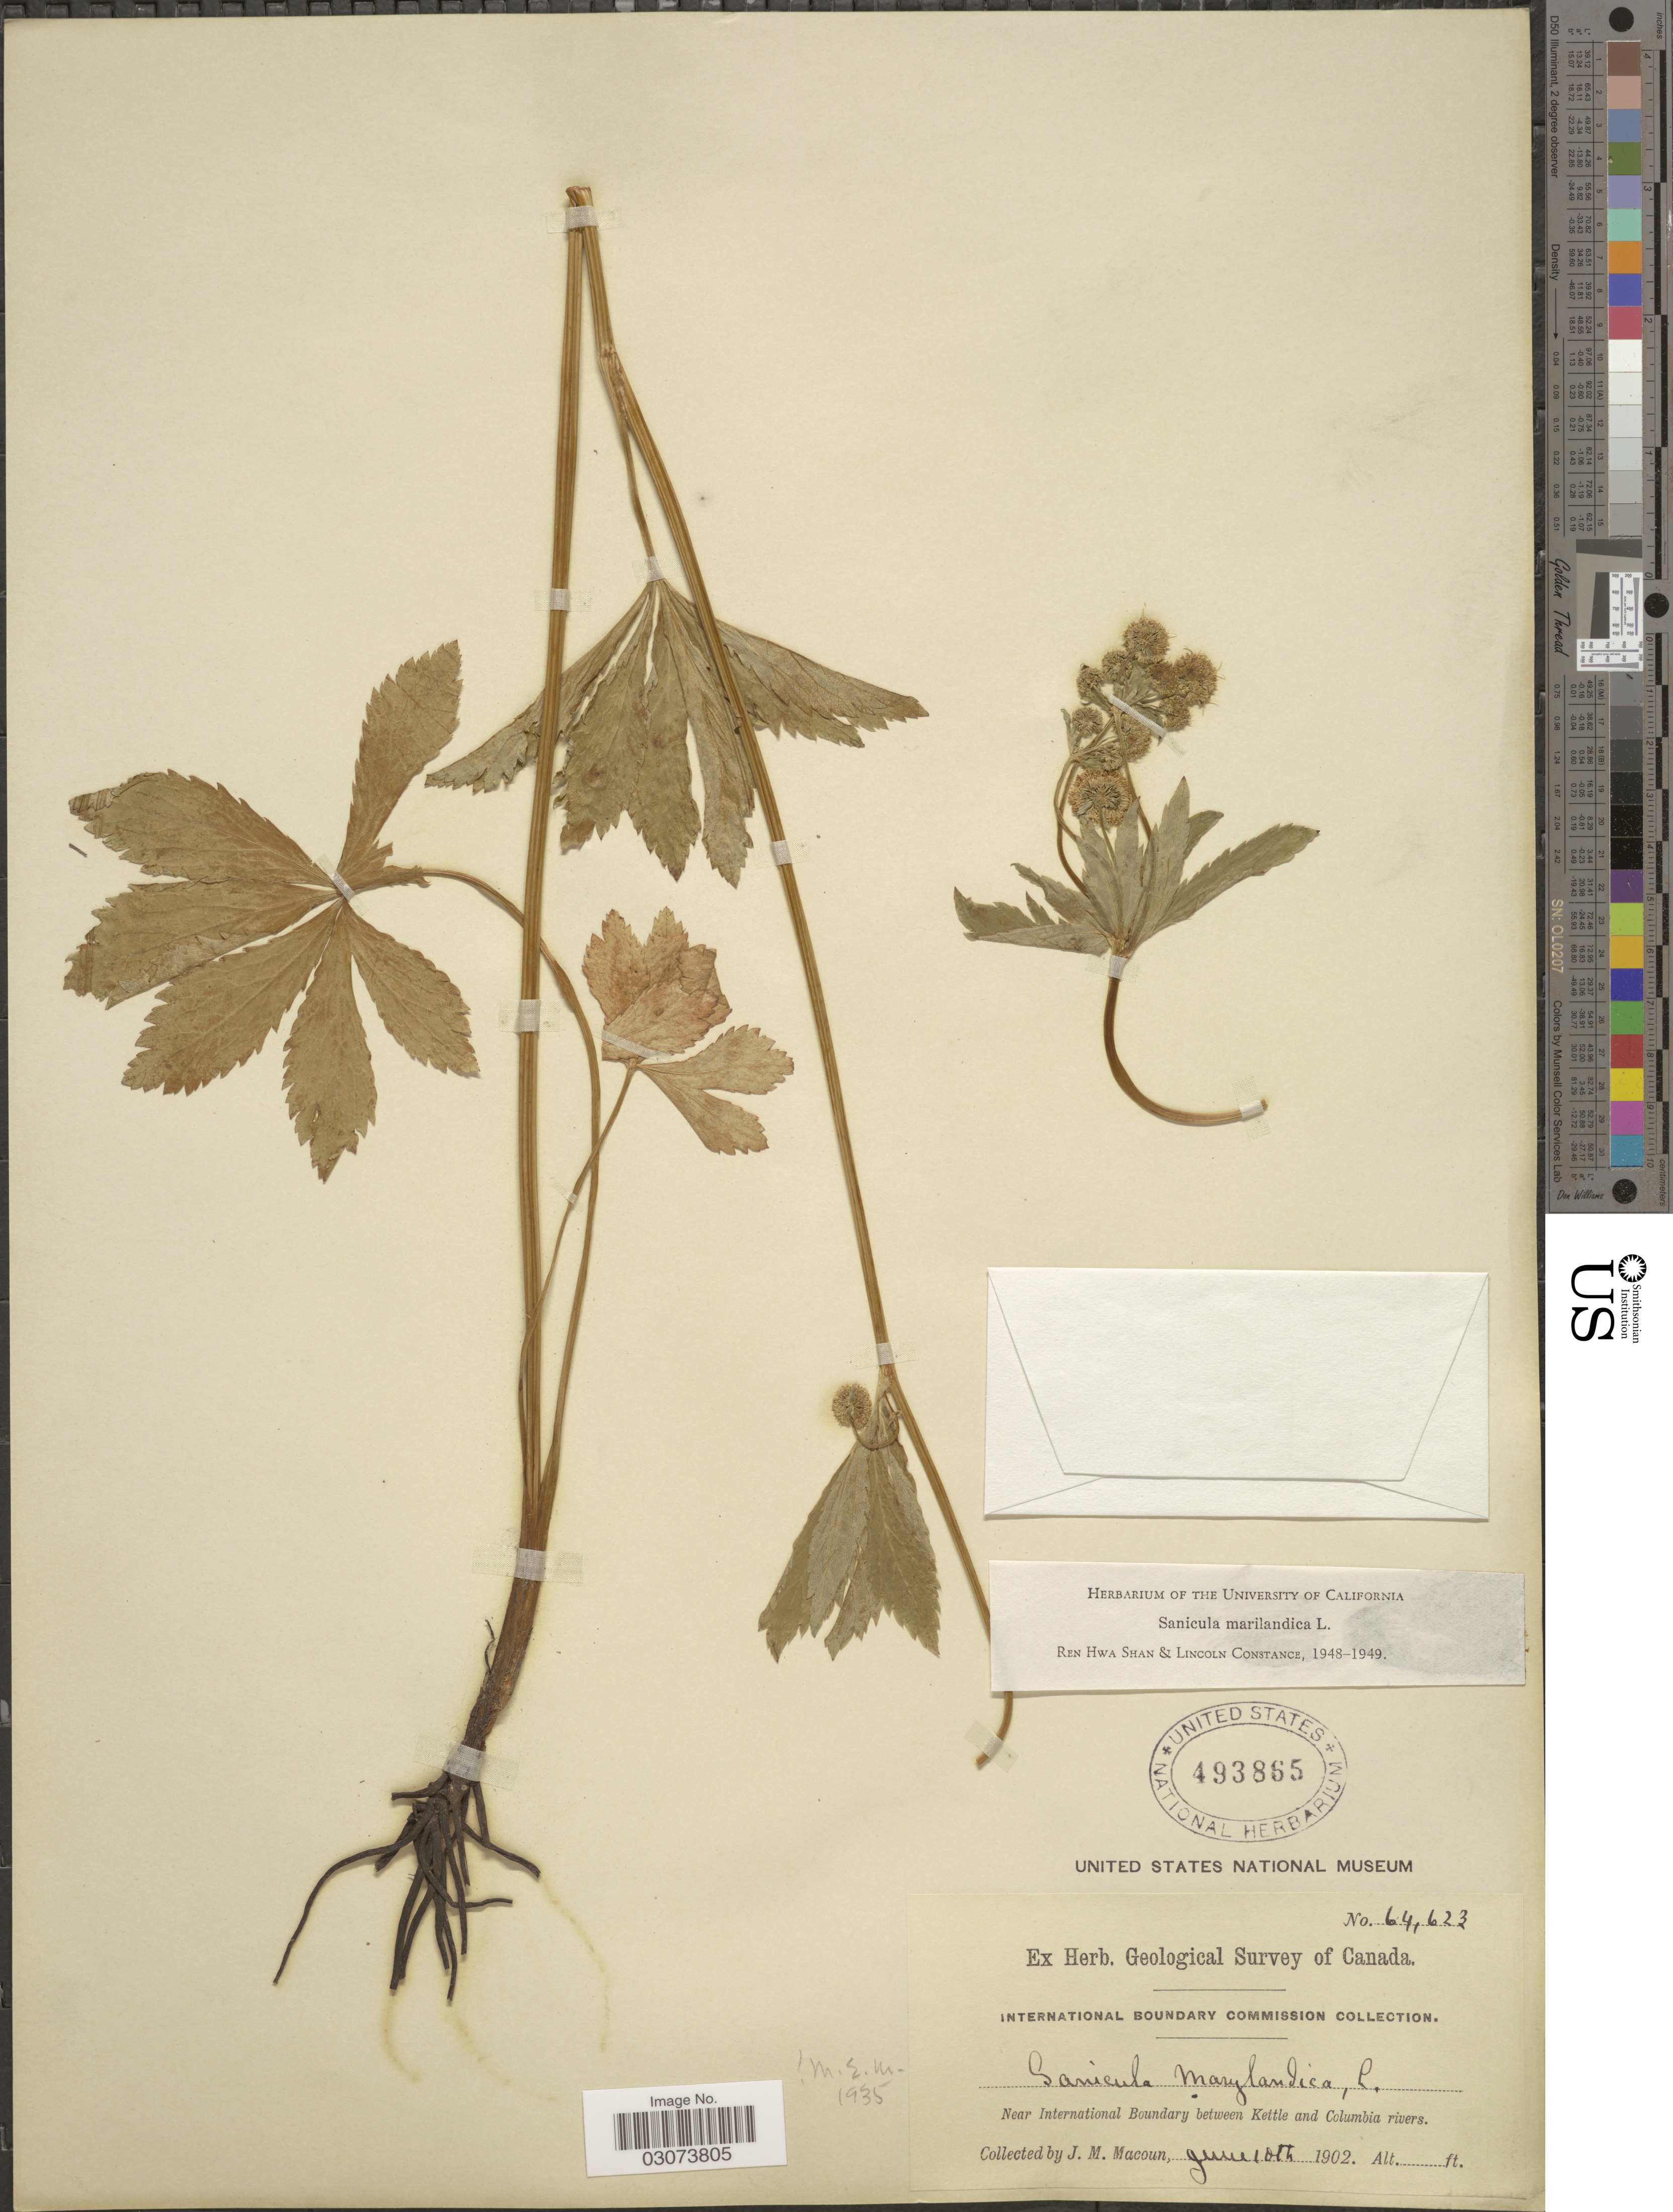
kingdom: Plantae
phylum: Tracheophyta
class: Magnoliopsida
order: Apiales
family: Apiaceae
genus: Sanicula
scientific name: Sanicula marilandica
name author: L.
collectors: J. M. Macoun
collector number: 64623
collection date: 1902-06-10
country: Canada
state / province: British Columbia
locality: Near International Boundary between Kettle and Columbia rivers.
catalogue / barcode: US 493865